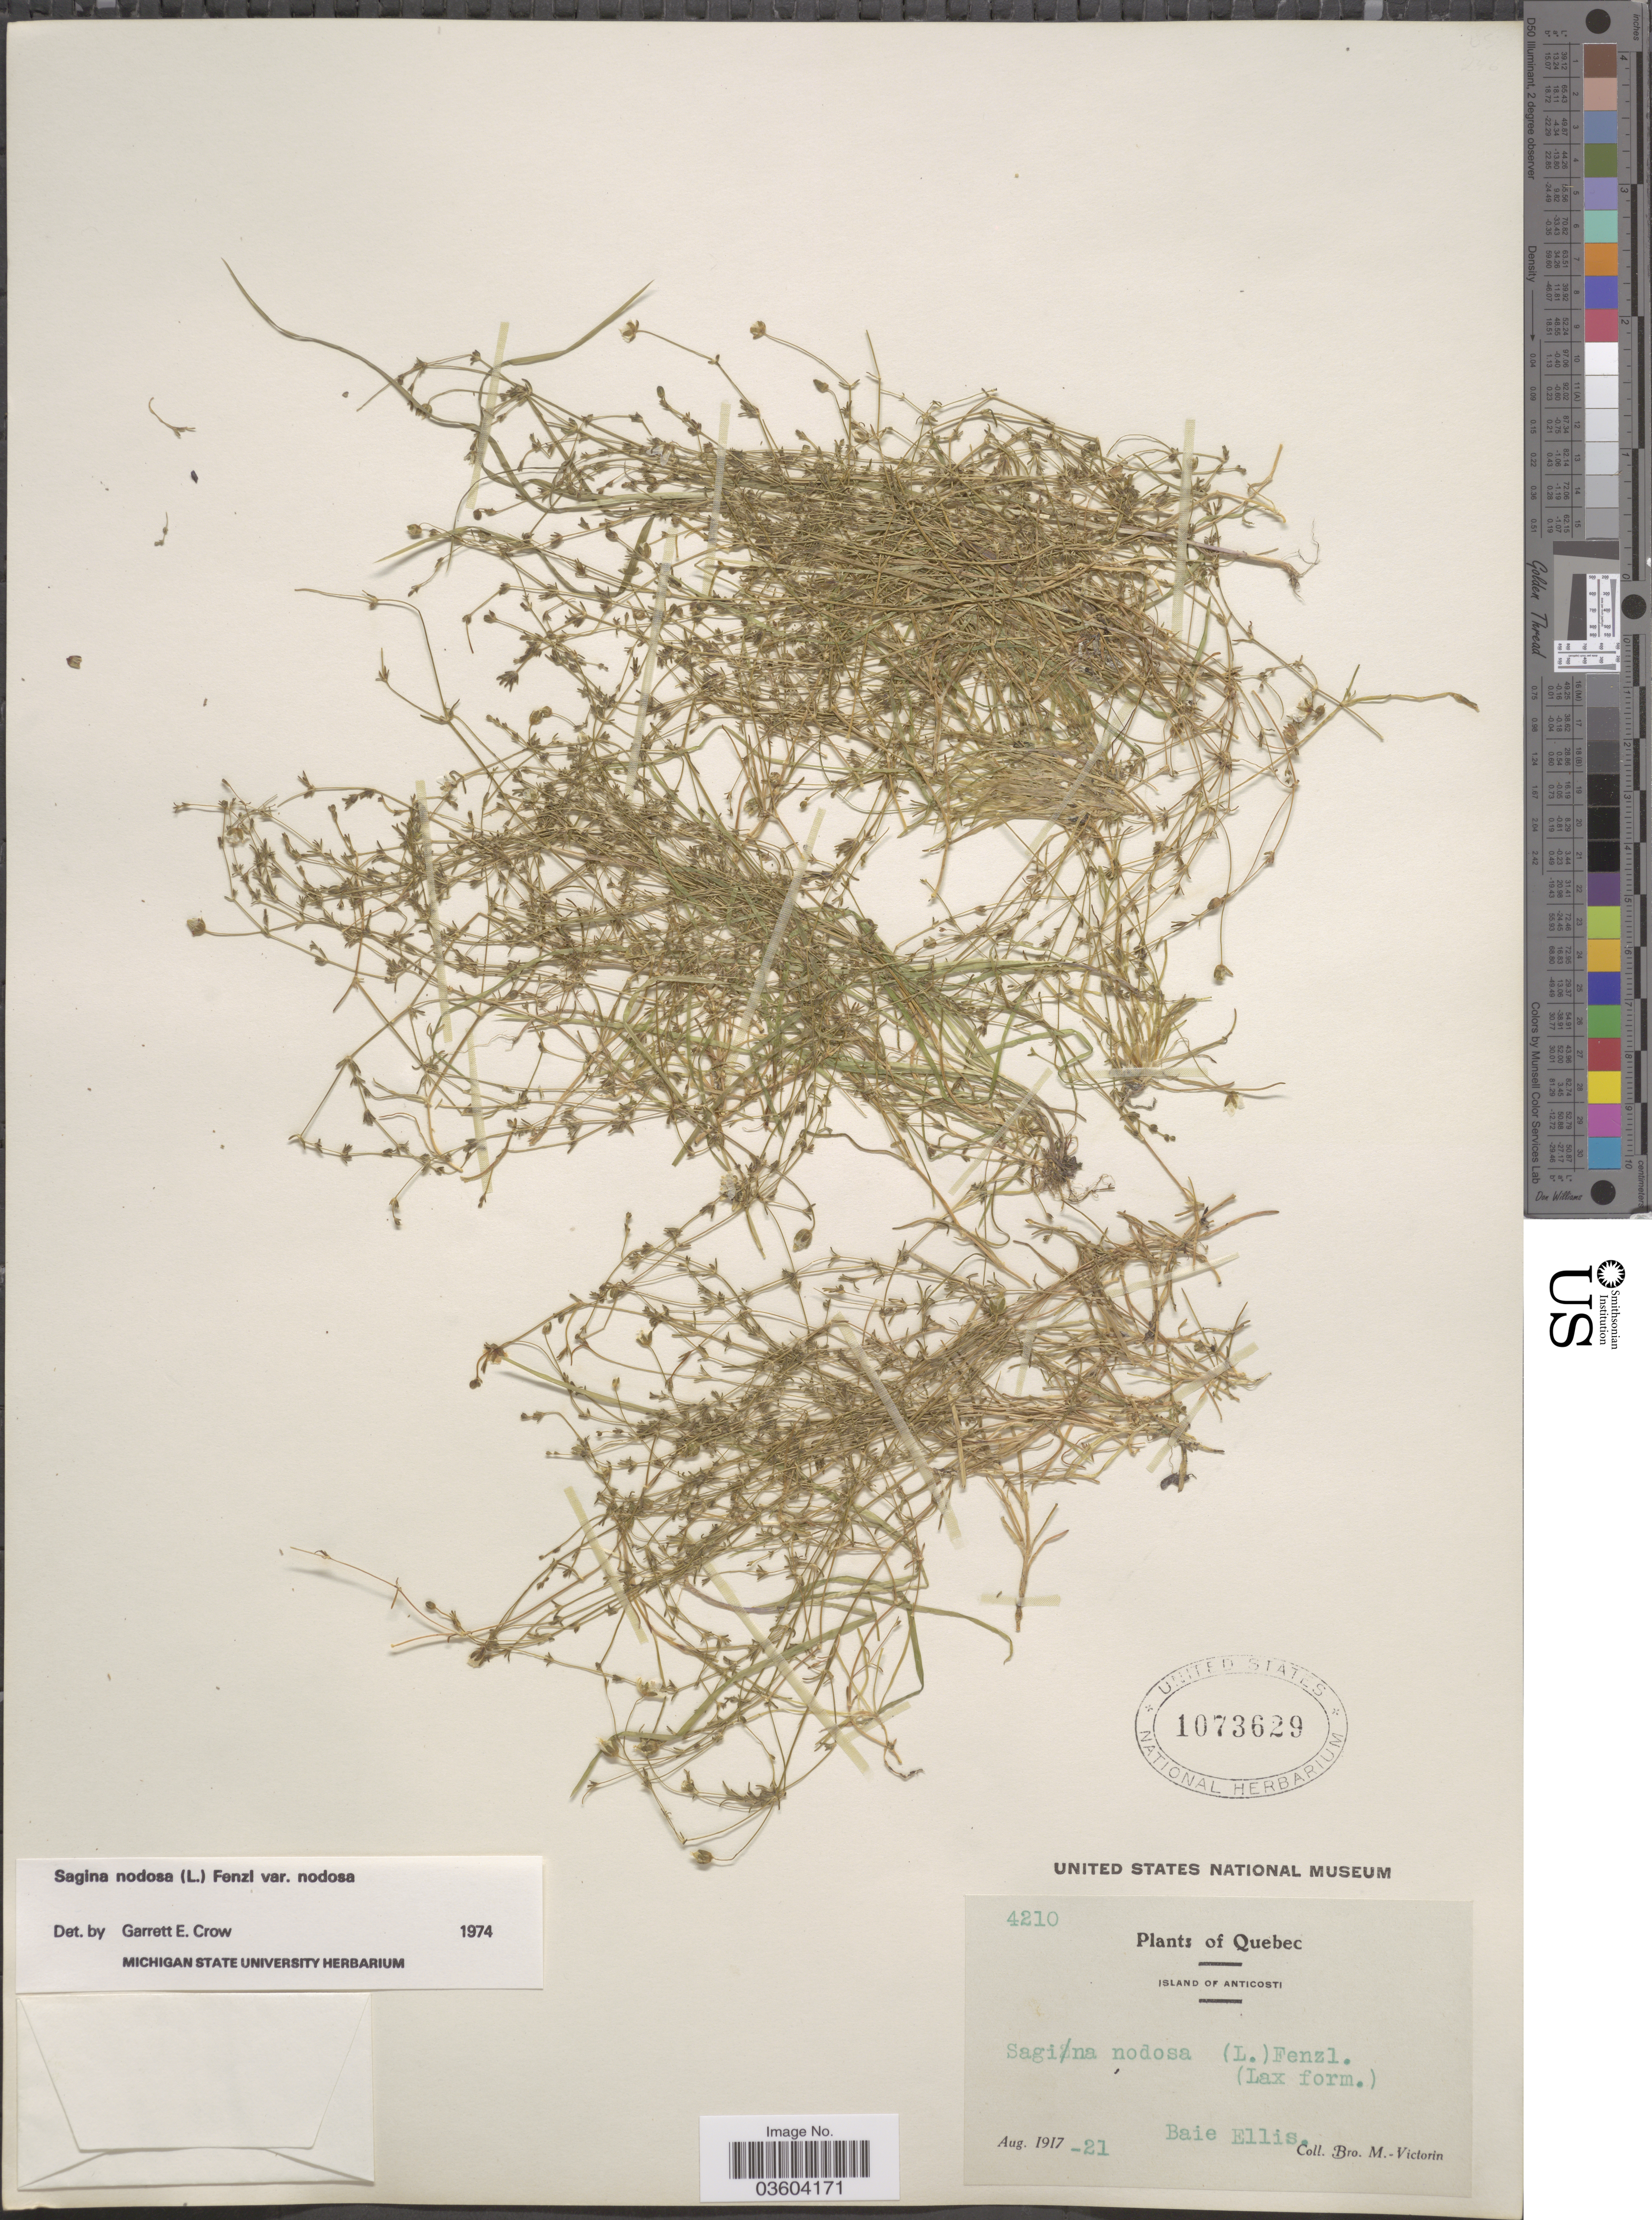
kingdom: Plantae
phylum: Tracheophyta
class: Magnoliopsida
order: Caryophyllales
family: Caryophyllaceae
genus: Sagina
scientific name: Sagina nodosa var. nodosa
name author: (L.) Fenzl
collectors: Fr. Marie-Victorin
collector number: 4210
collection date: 1917-08-21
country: Canada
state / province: Quebec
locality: Island of Anticosti. Baie Ellis.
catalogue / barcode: US 1073629